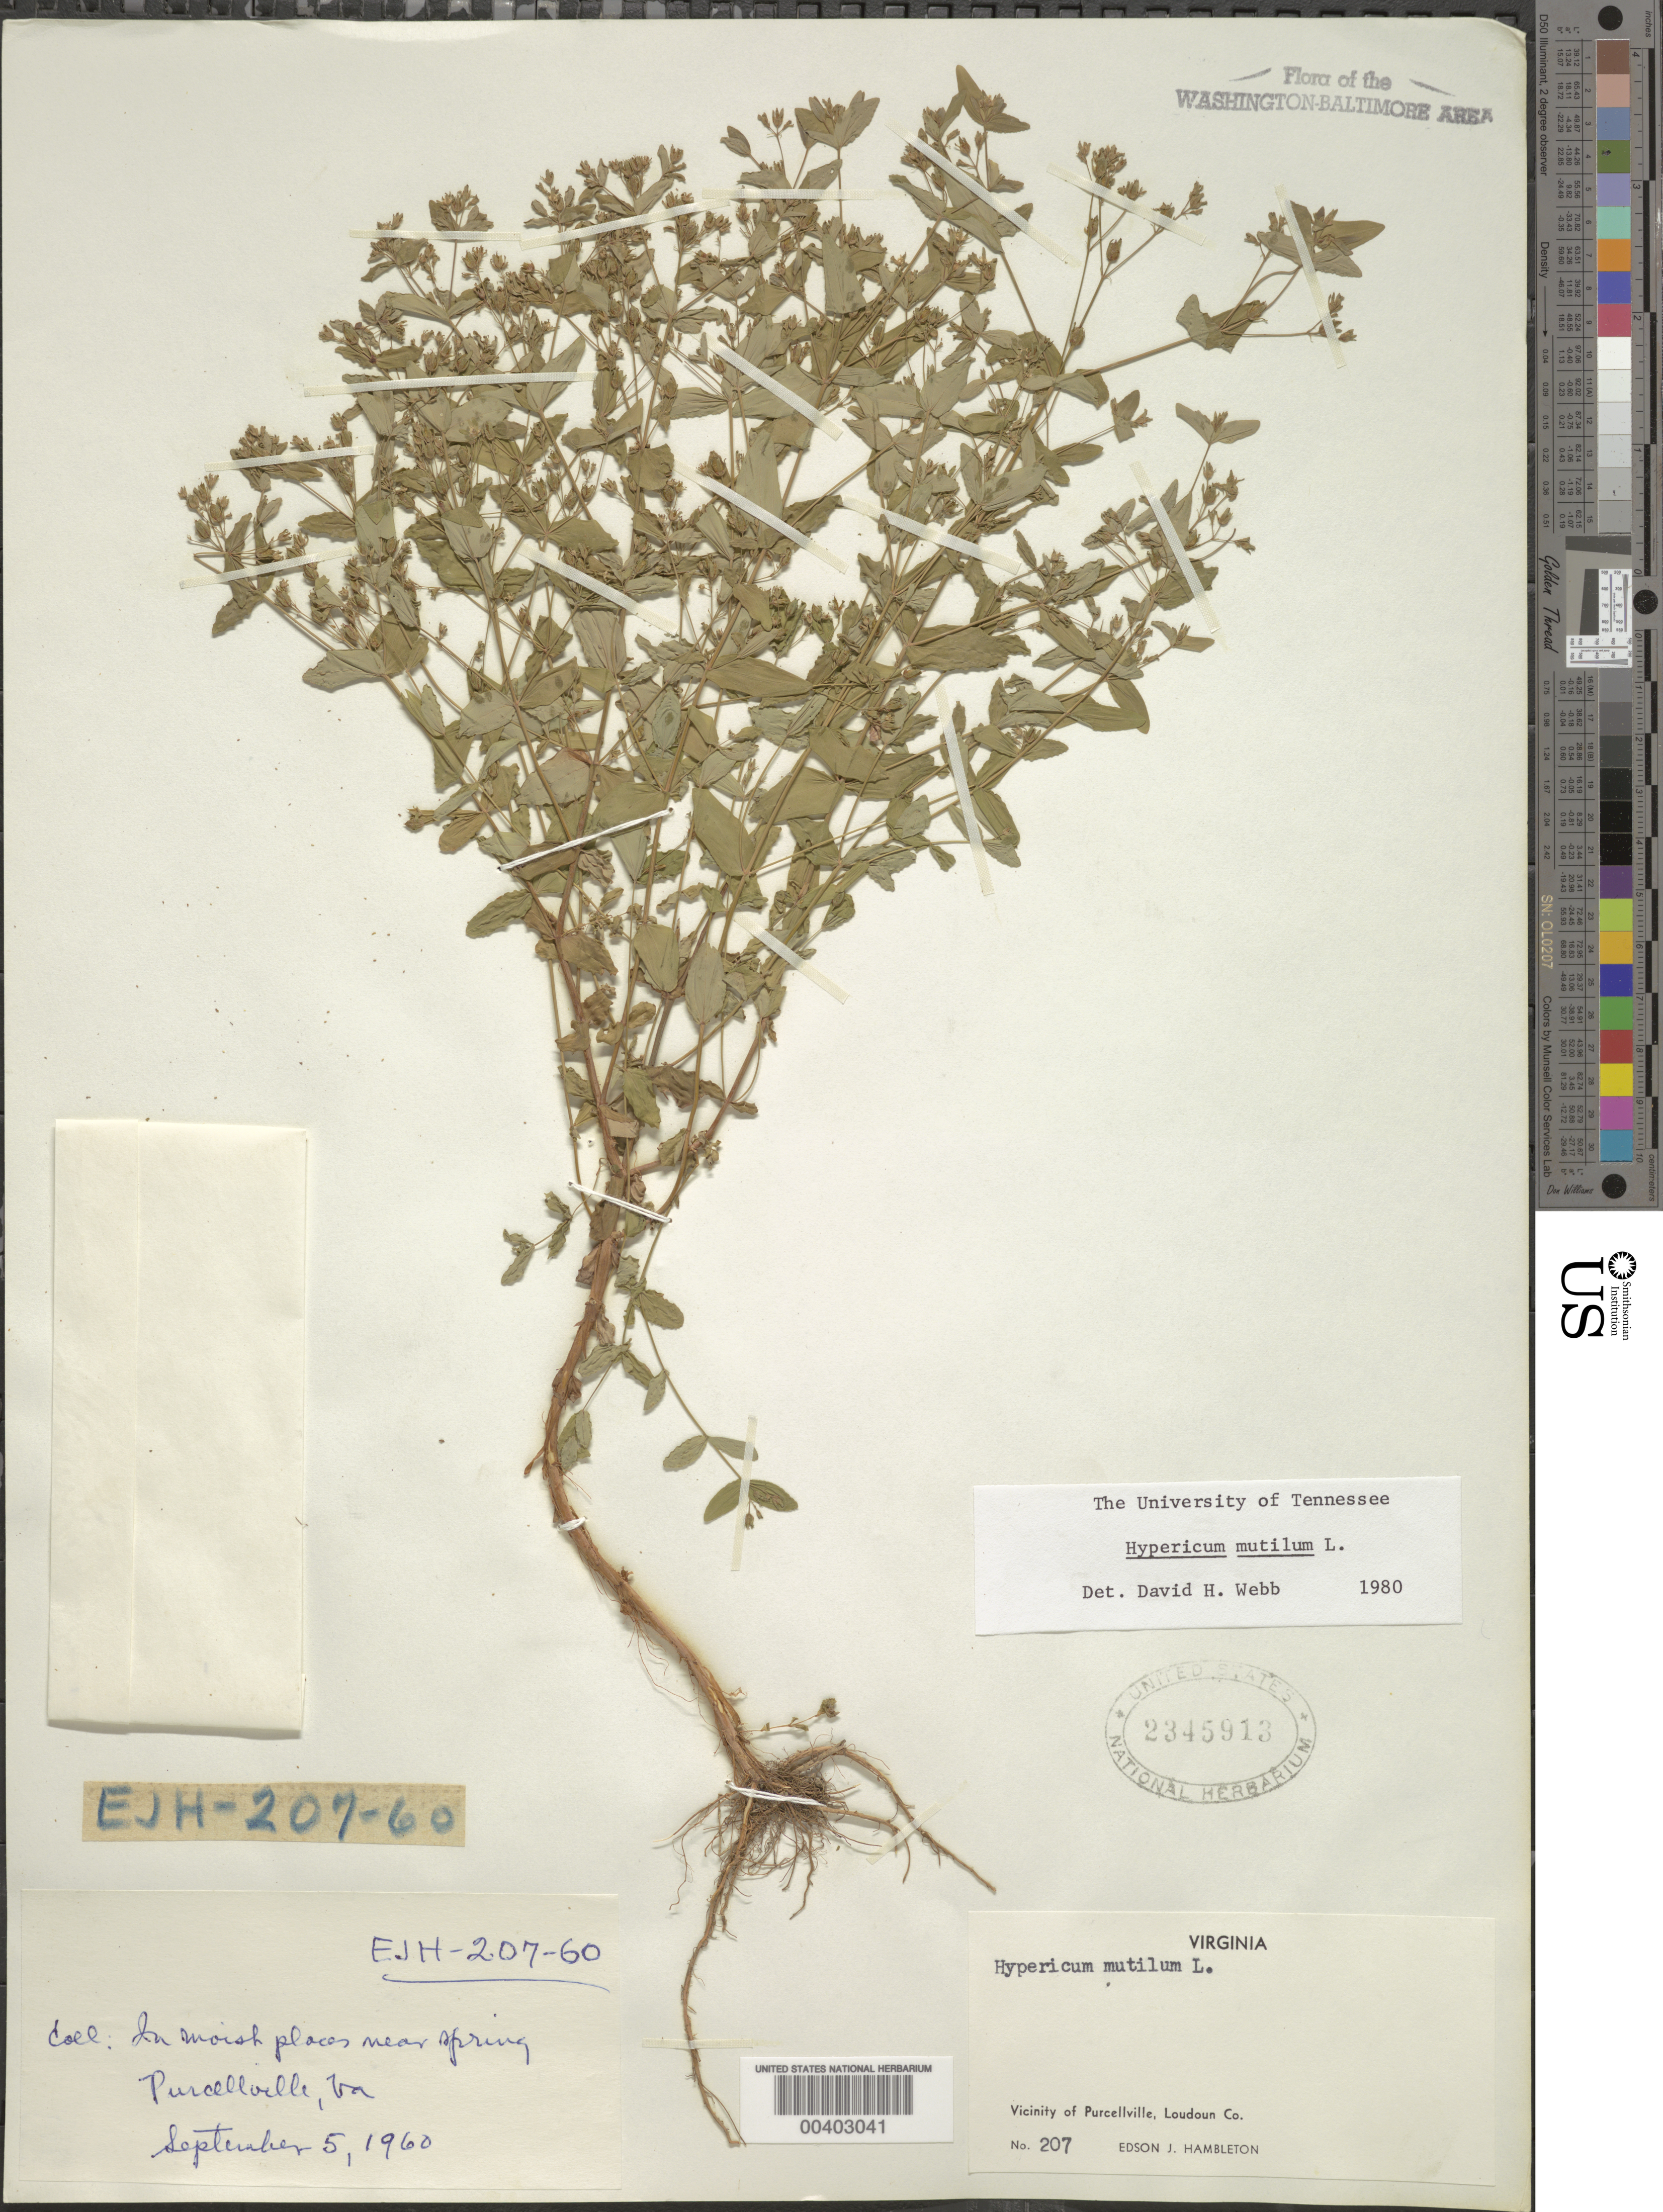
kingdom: Plantae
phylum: Tracheophyta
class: Magnoliopsida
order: Malpighiales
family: Hypericaceae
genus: Hypericum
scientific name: Hypericum mutilum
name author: L.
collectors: E. Hambleton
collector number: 207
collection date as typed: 05 Sep 1960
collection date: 1960-09-05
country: United States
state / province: Virginia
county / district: Loudoun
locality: Purcellville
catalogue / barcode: US 2345913